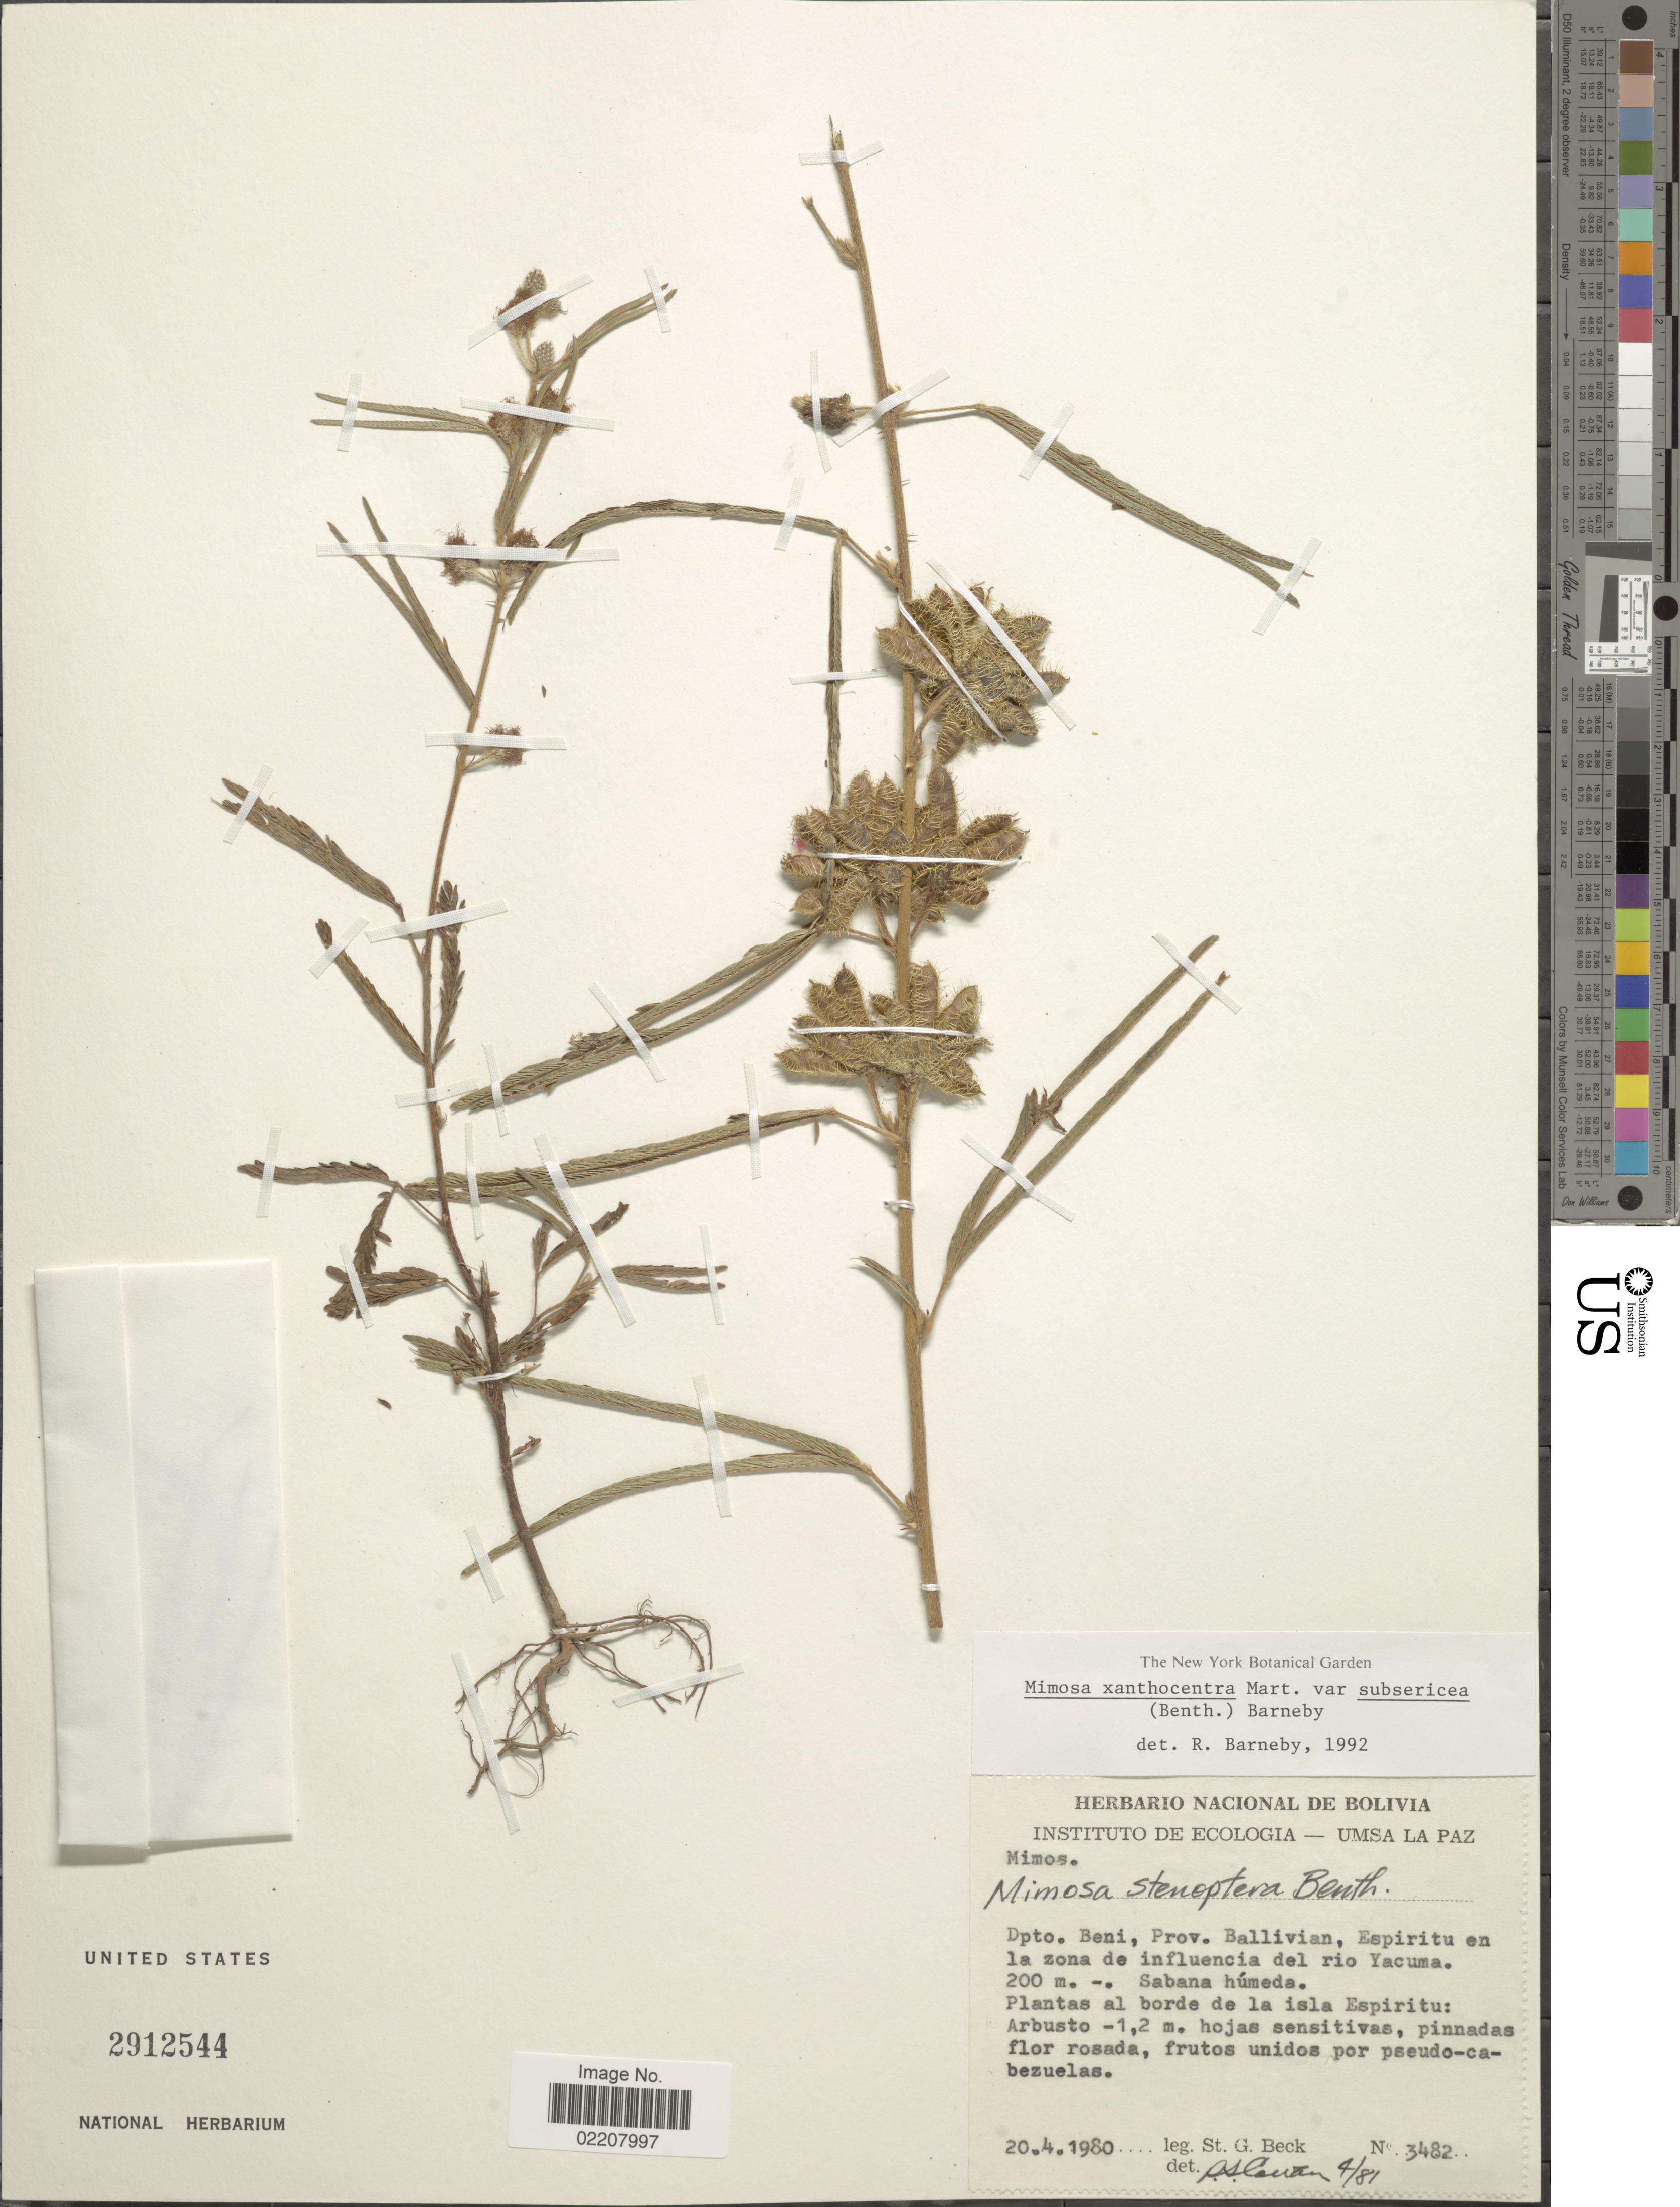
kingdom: Plantae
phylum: Tracheophyta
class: Magnoliopsida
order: Fabales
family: Fabaceae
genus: Mimosa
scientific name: Mimosa xanthocentra var. subsericea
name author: (Benth.) Barneby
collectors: S. G. Beck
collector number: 3482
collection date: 1980-04-20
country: Bolivia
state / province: Beni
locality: Prov. Ballivian, Espiritu en la zona de influencia del rio Yacuma, al borde de la isla Espiritu.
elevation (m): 200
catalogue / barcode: US 2912544